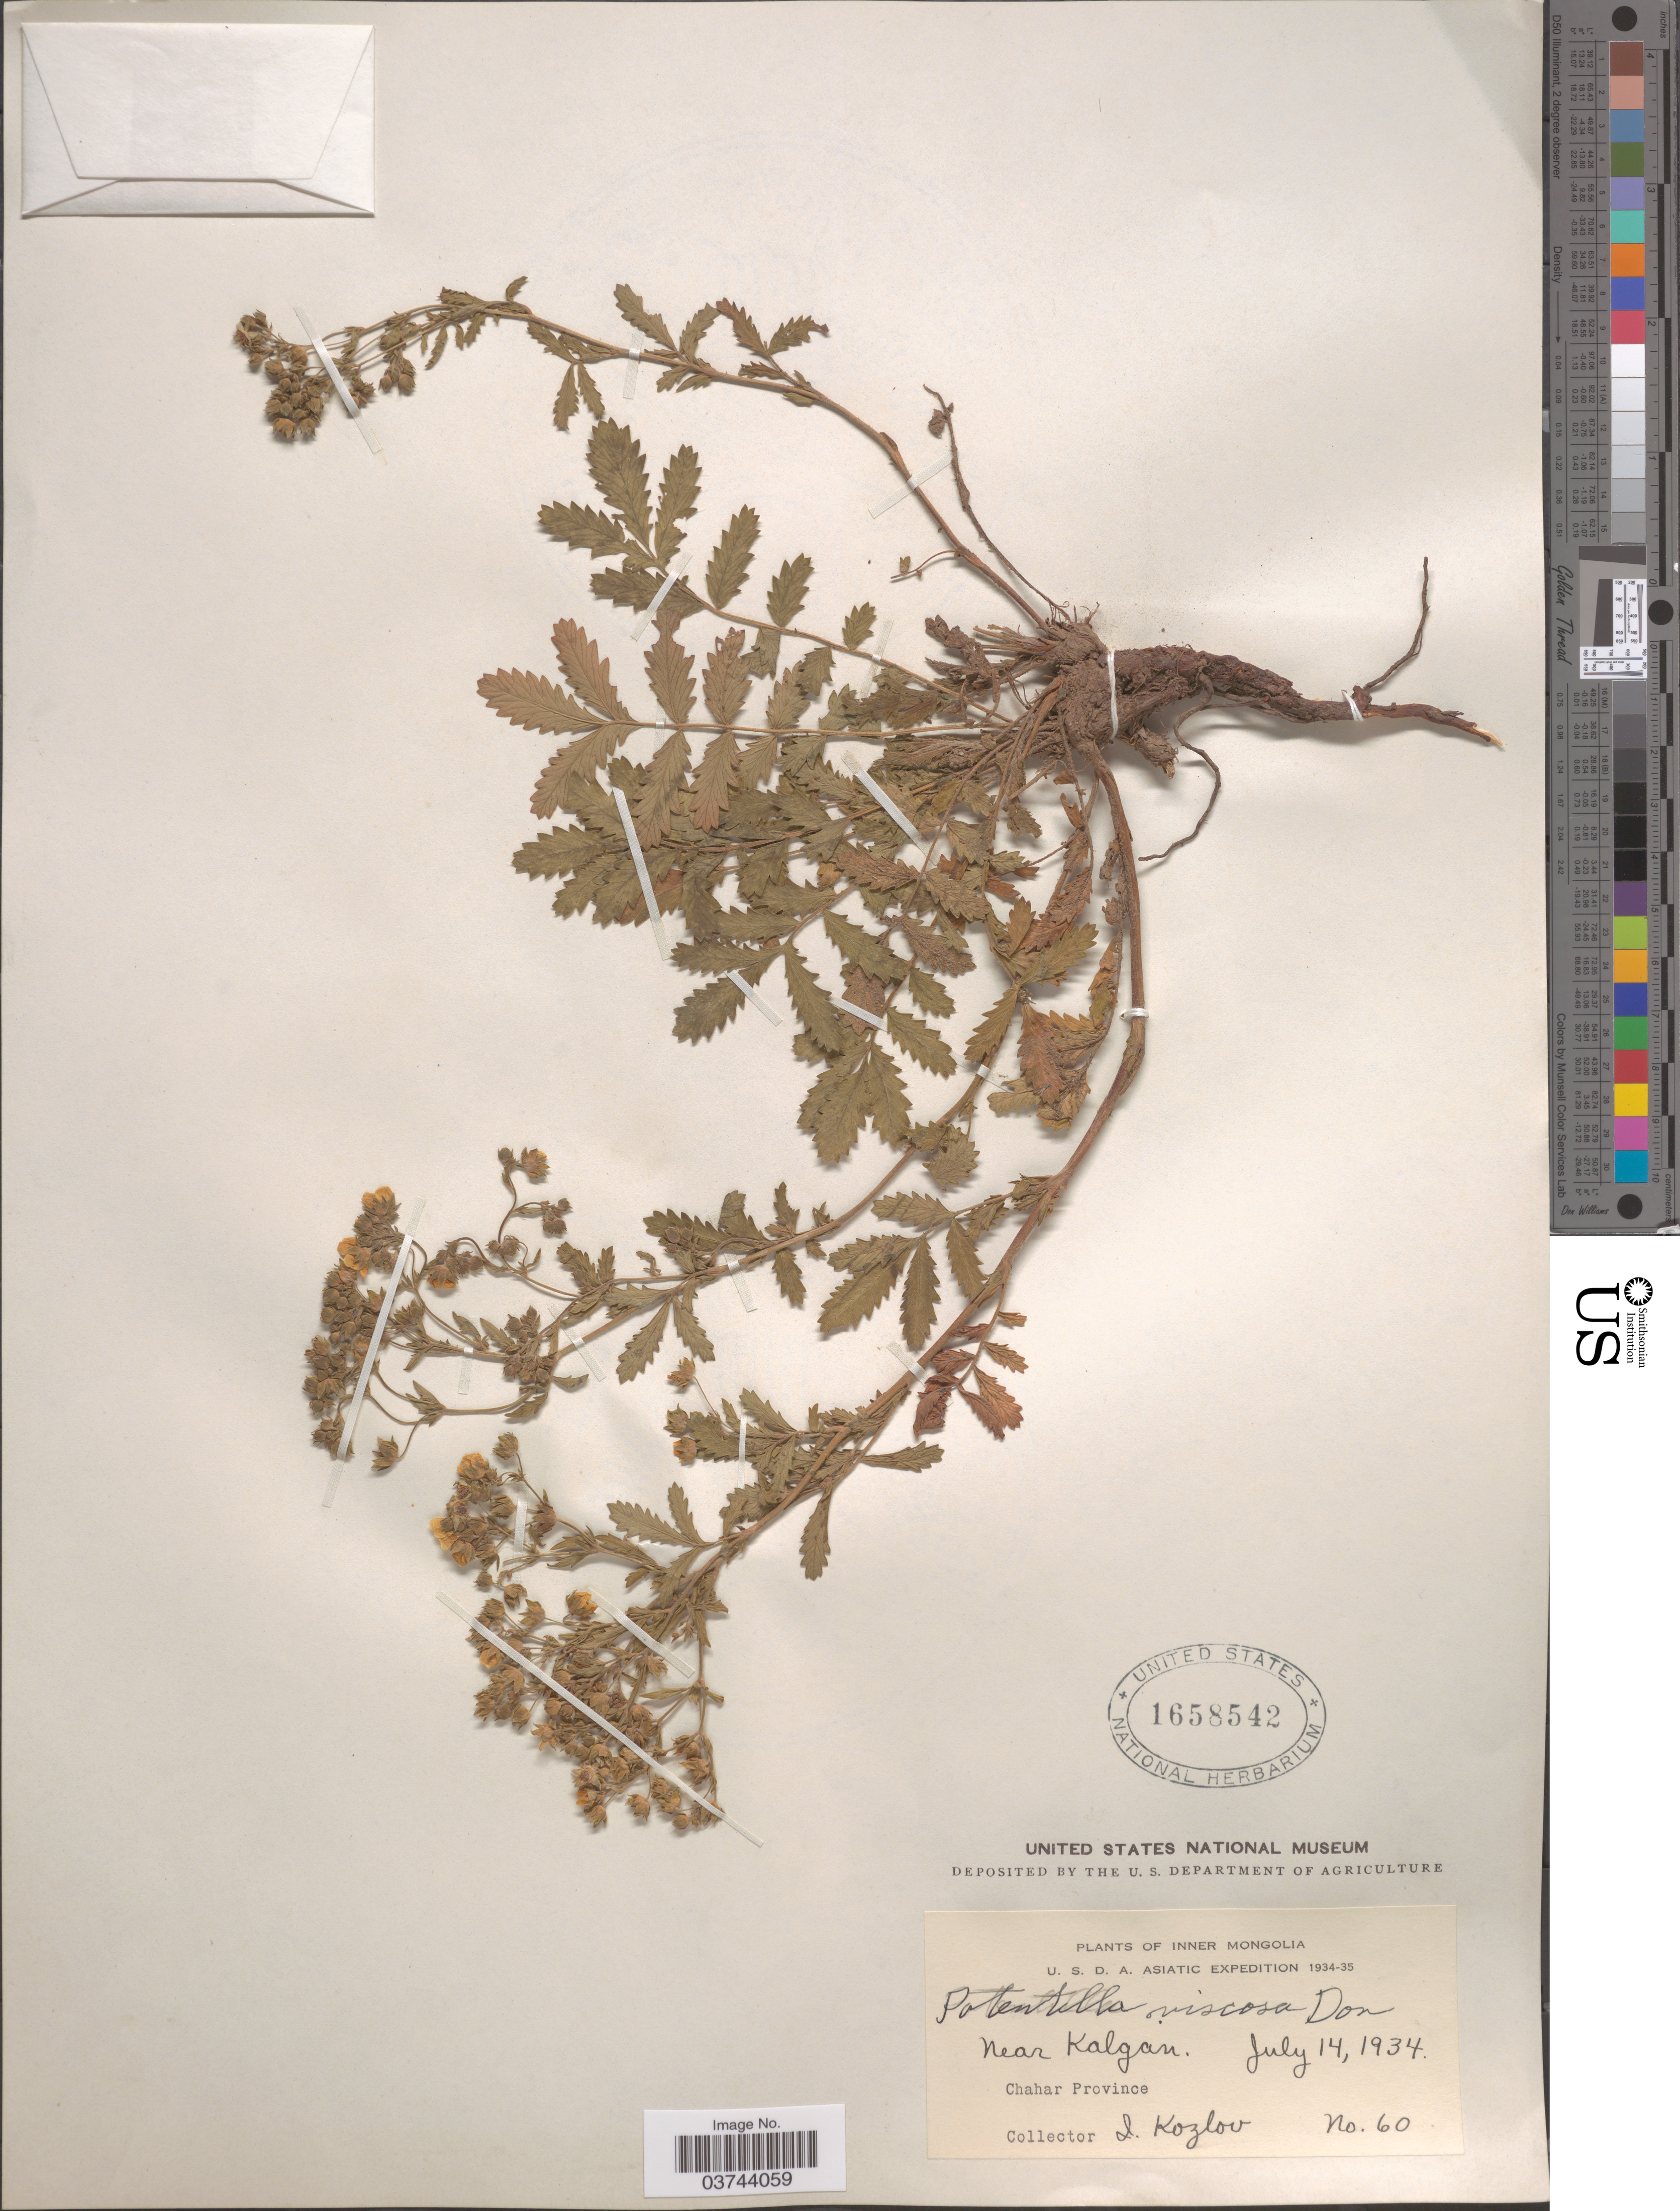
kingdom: Plantae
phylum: Tracheophyta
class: Magnoliopsida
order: Rosales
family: Rosaceae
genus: Potentilla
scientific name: Potentilla viscosa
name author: Donn ex Lehm.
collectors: I. Kozlov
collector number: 60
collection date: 1934-07-14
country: China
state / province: Nei Monggol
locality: Inner Mongolia. Near Kalgan. Chahar Province.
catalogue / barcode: US 1658542